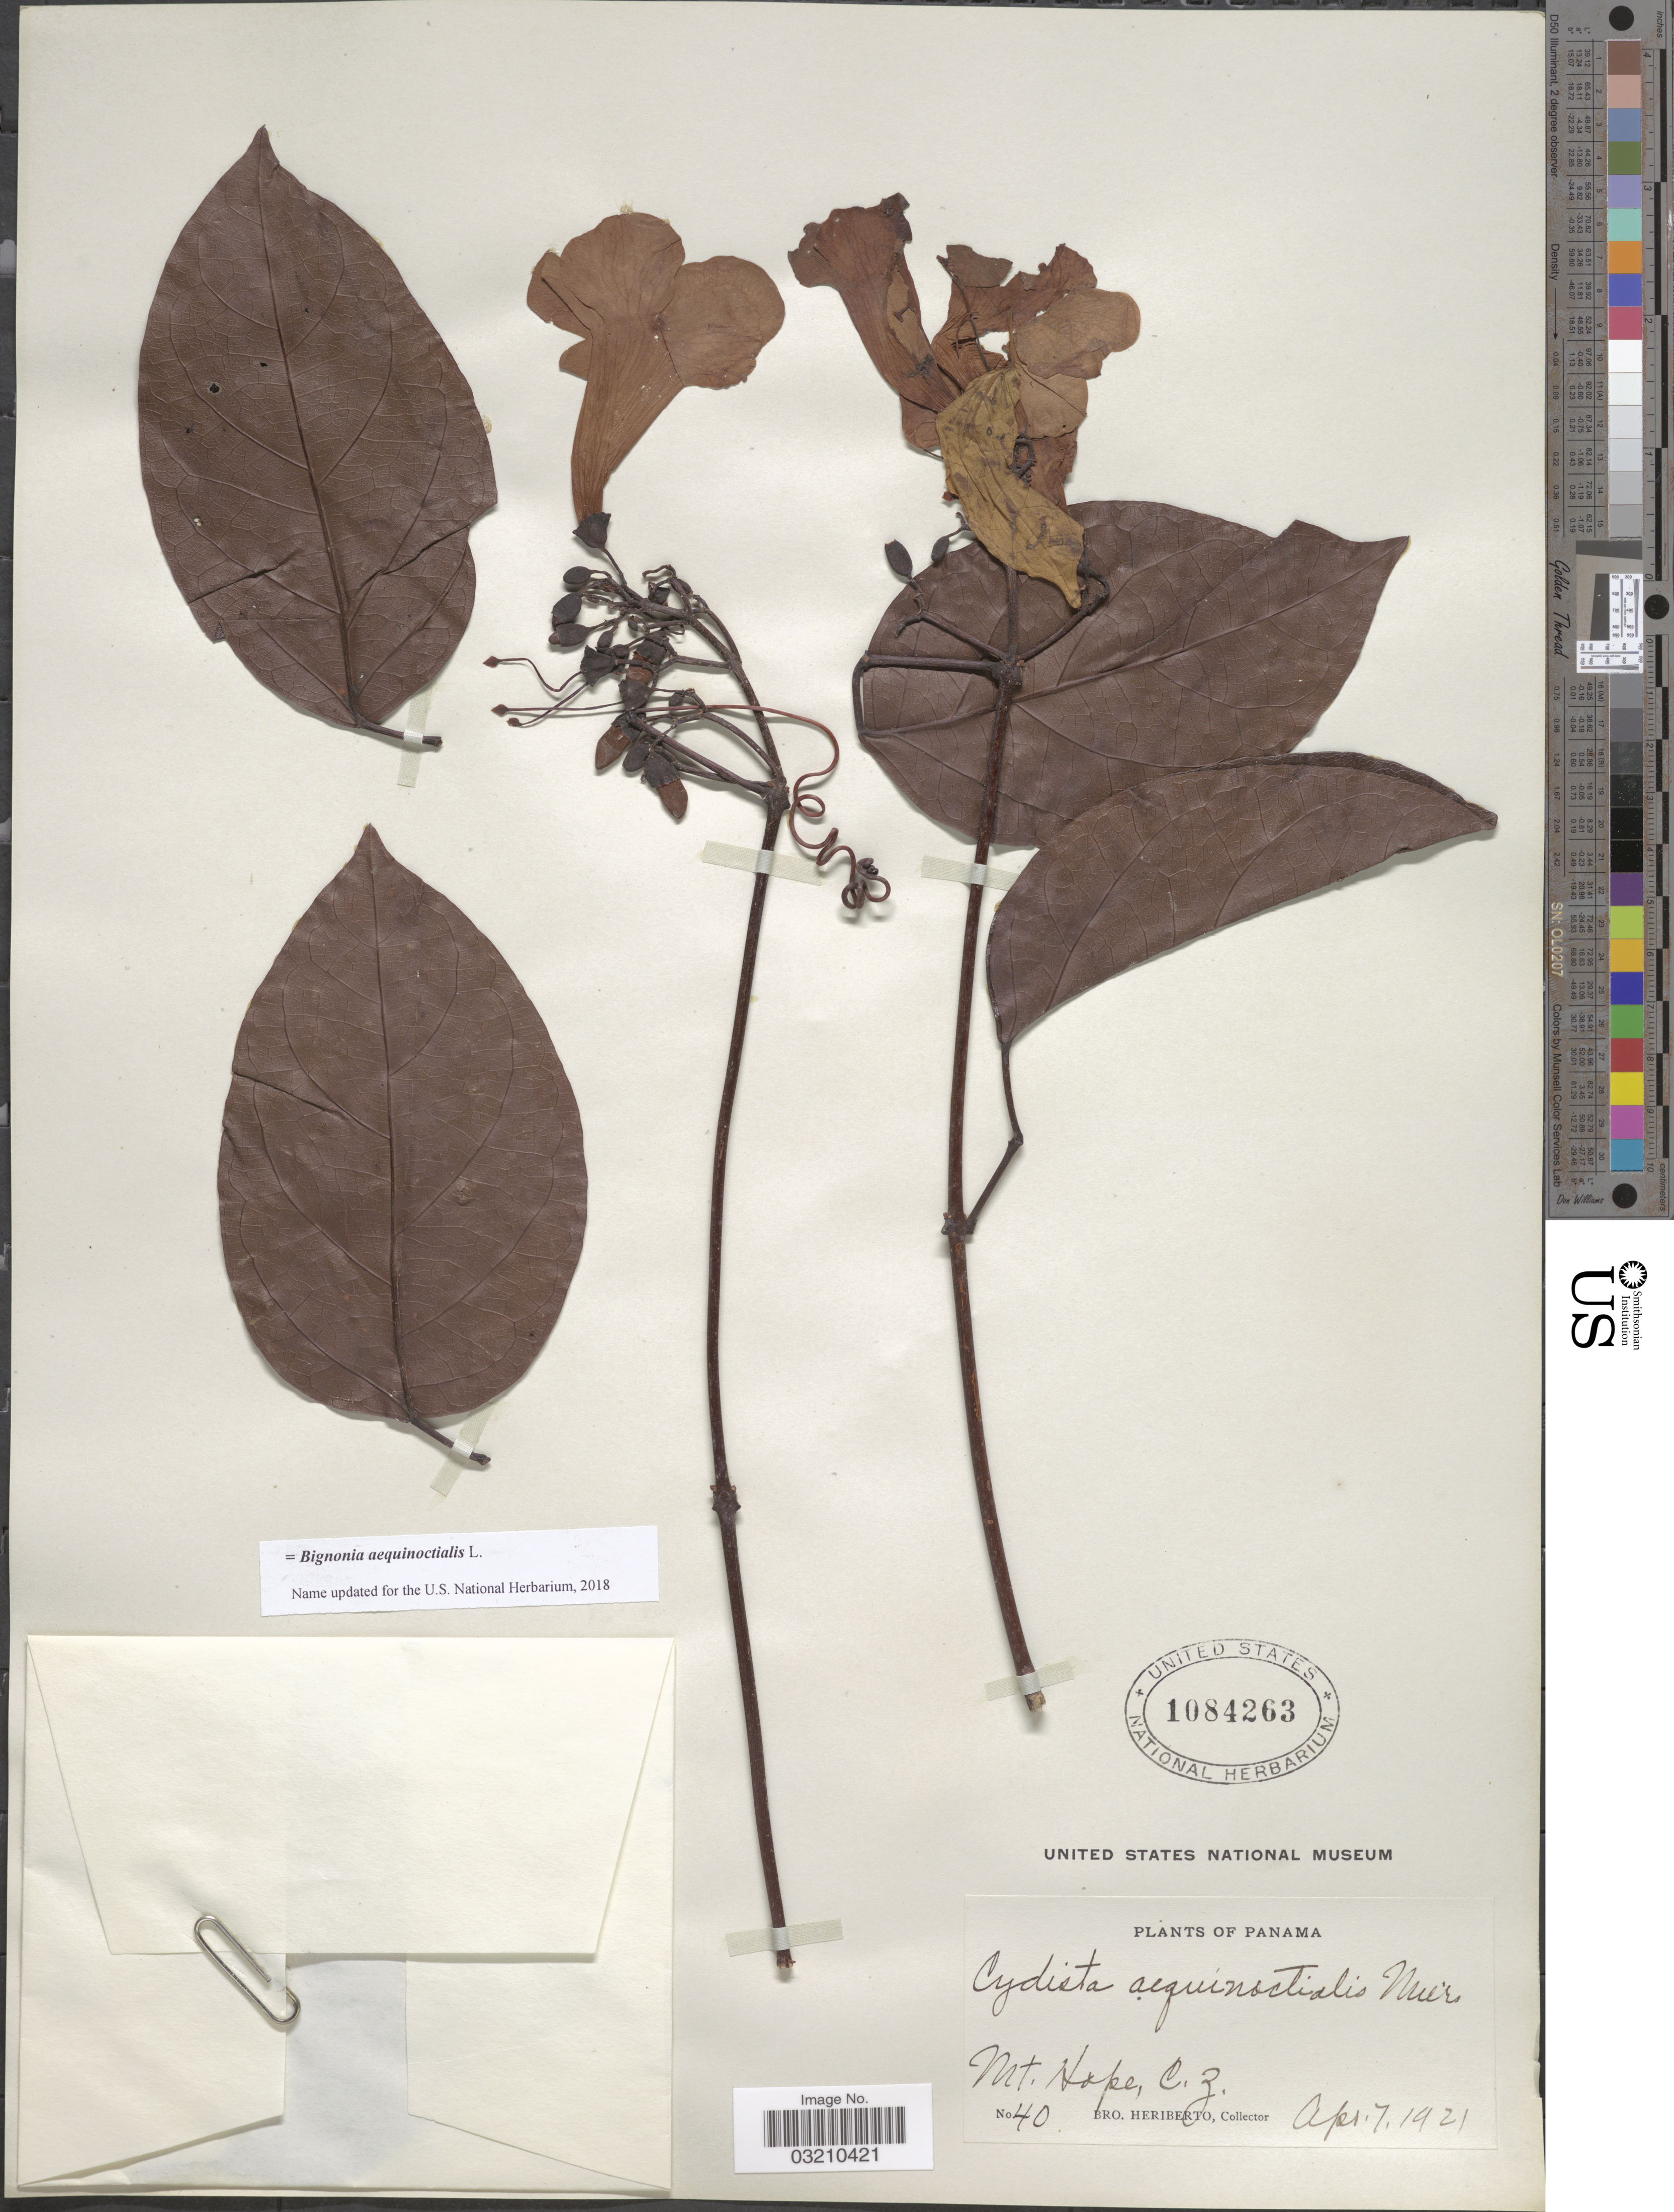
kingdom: Plantae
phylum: Tracheophyta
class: Magnoliopsida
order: Lamiales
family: Bignoniaceae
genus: Bignonia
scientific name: Bignonia aequinoctialis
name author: L.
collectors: B. Heriberto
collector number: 40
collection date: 1921-04-07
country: Panama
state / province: Colón / Panamá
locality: Mt. Hope, C.Z.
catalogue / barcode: US 1084263